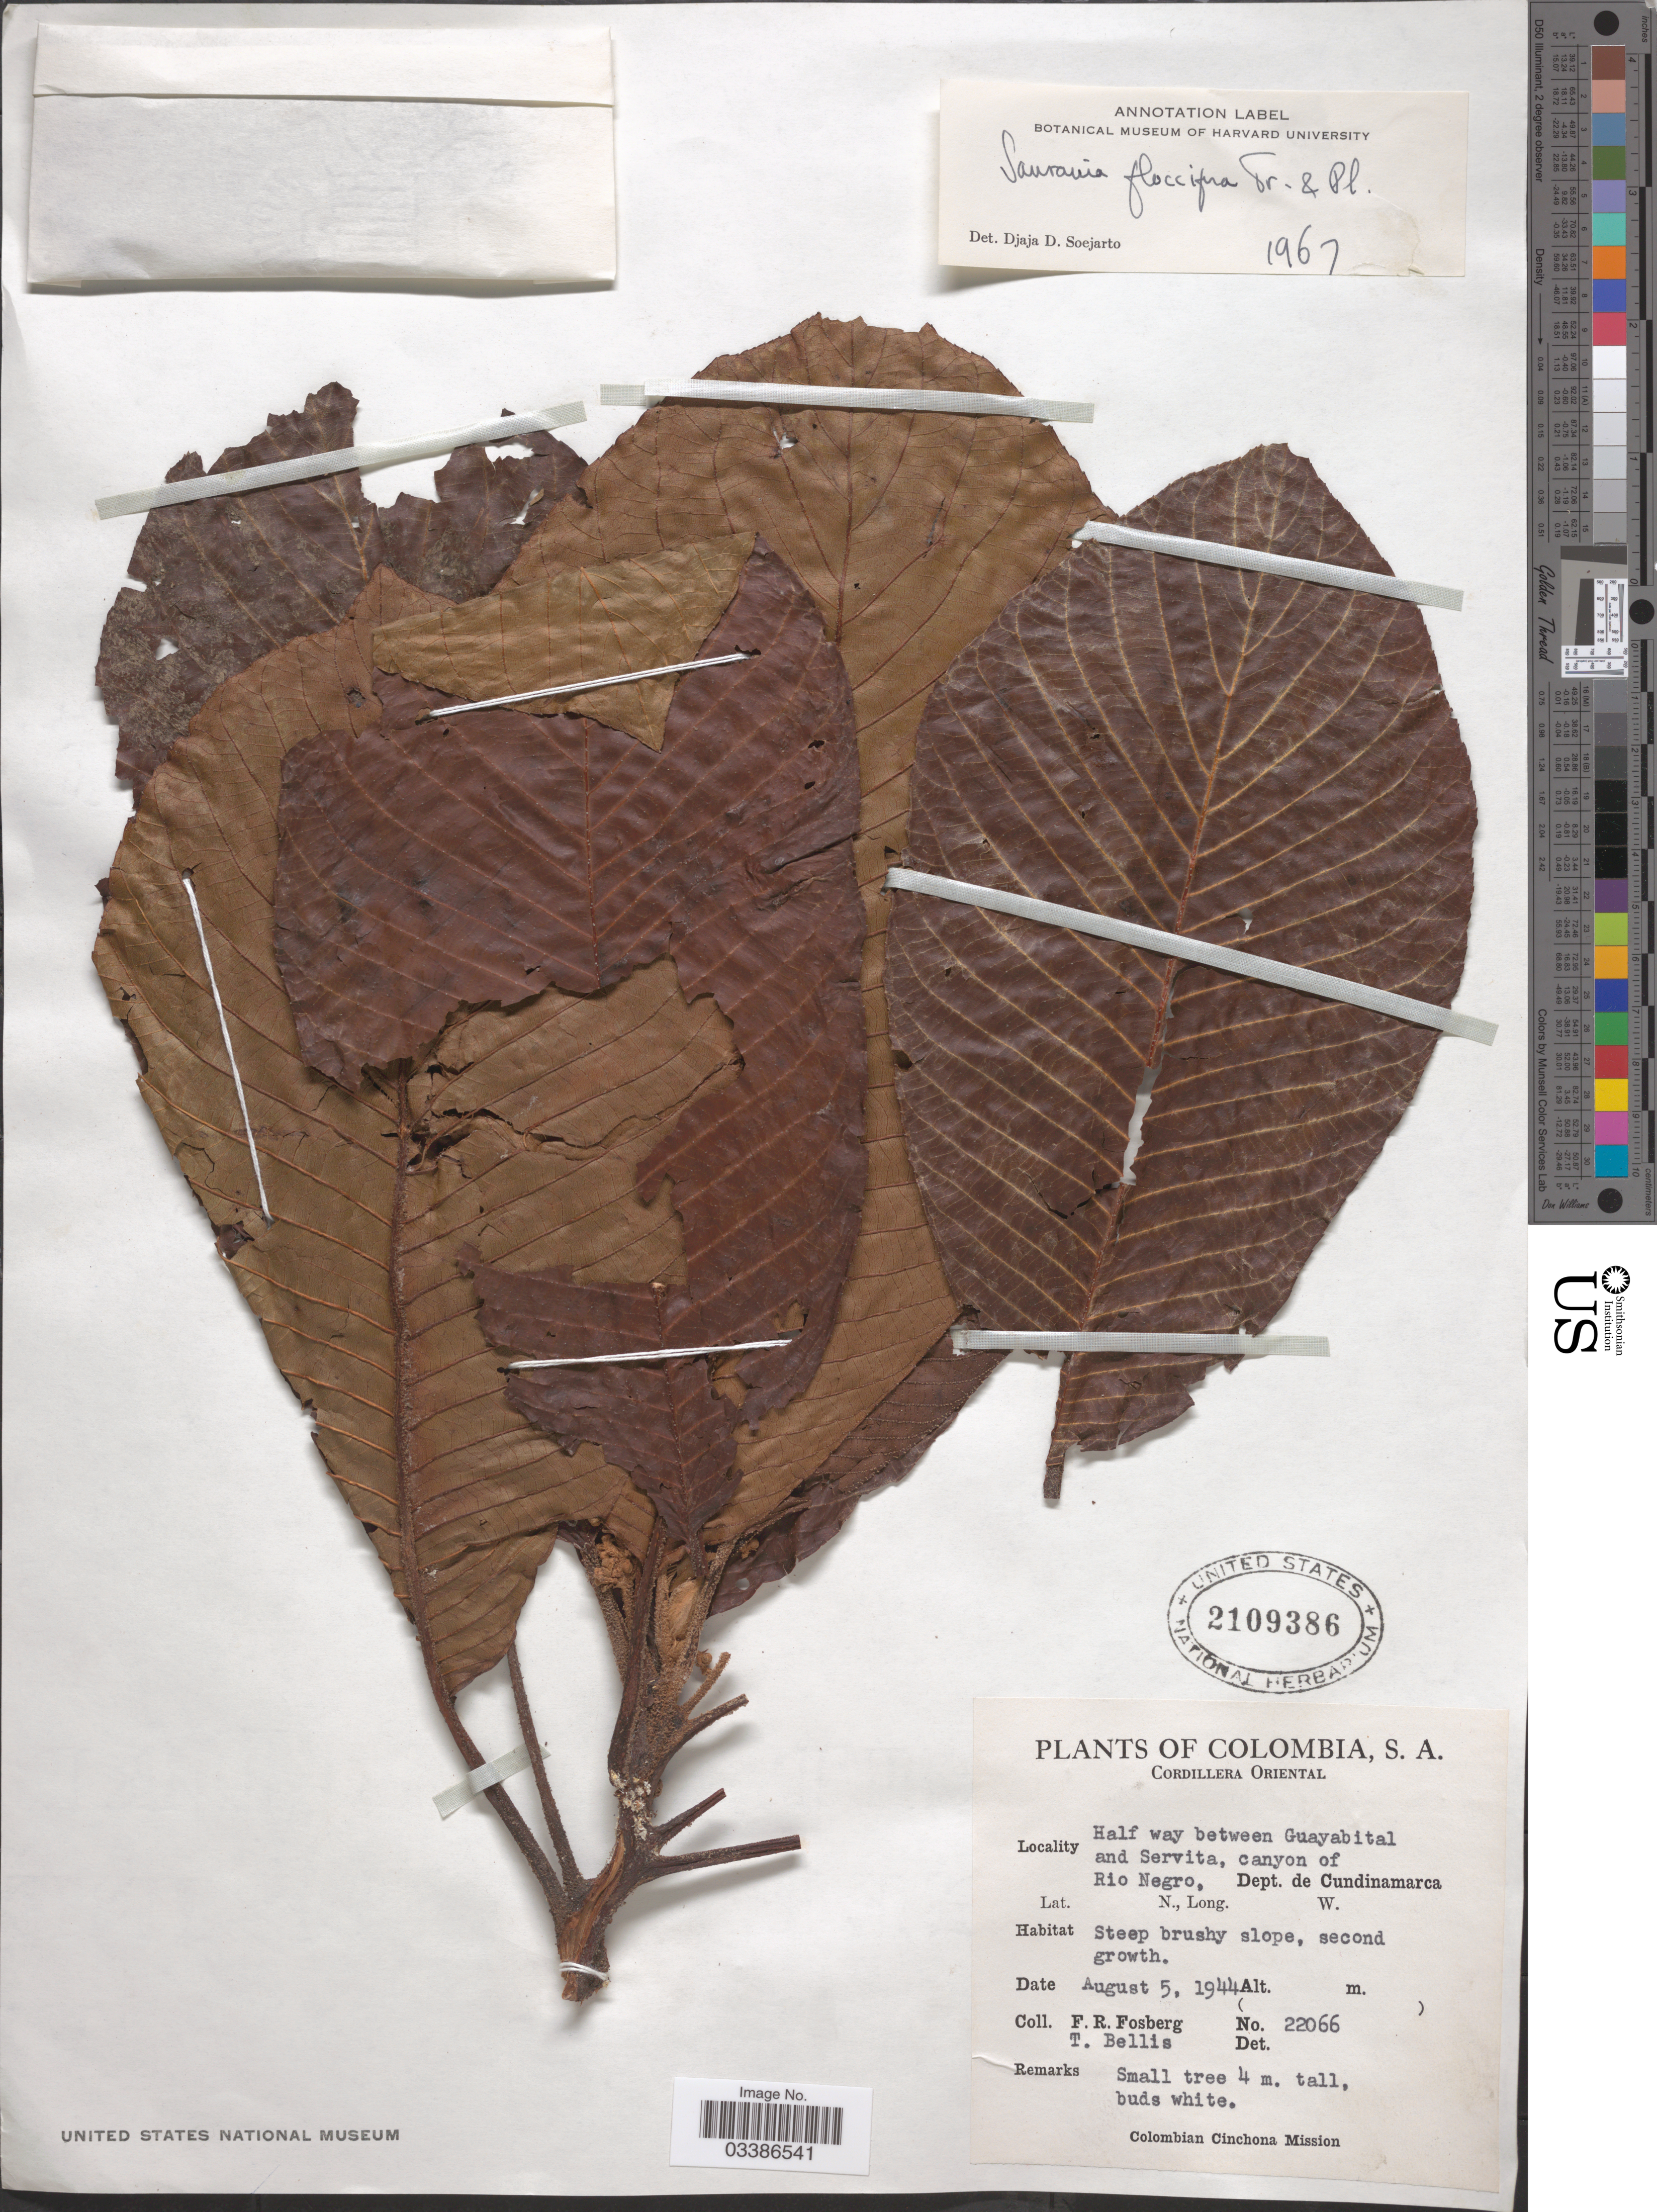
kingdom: Plantae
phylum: Tracheophyta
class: Magnoliopsida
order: Ericales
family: Actinidiaceae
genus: Saurauia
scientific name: Saurauia floccifera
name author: Triana & Planch.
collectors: F. R. Fosberg & T. Bellis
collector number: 22066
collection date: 1944-08-05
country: Colombia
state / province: Cundinamarca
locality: Cordillera Oriental. Half way between Guayabital and Servita, canyon of Rio Negro, Dept. de Cundinamarca.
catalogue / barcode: US 2109386